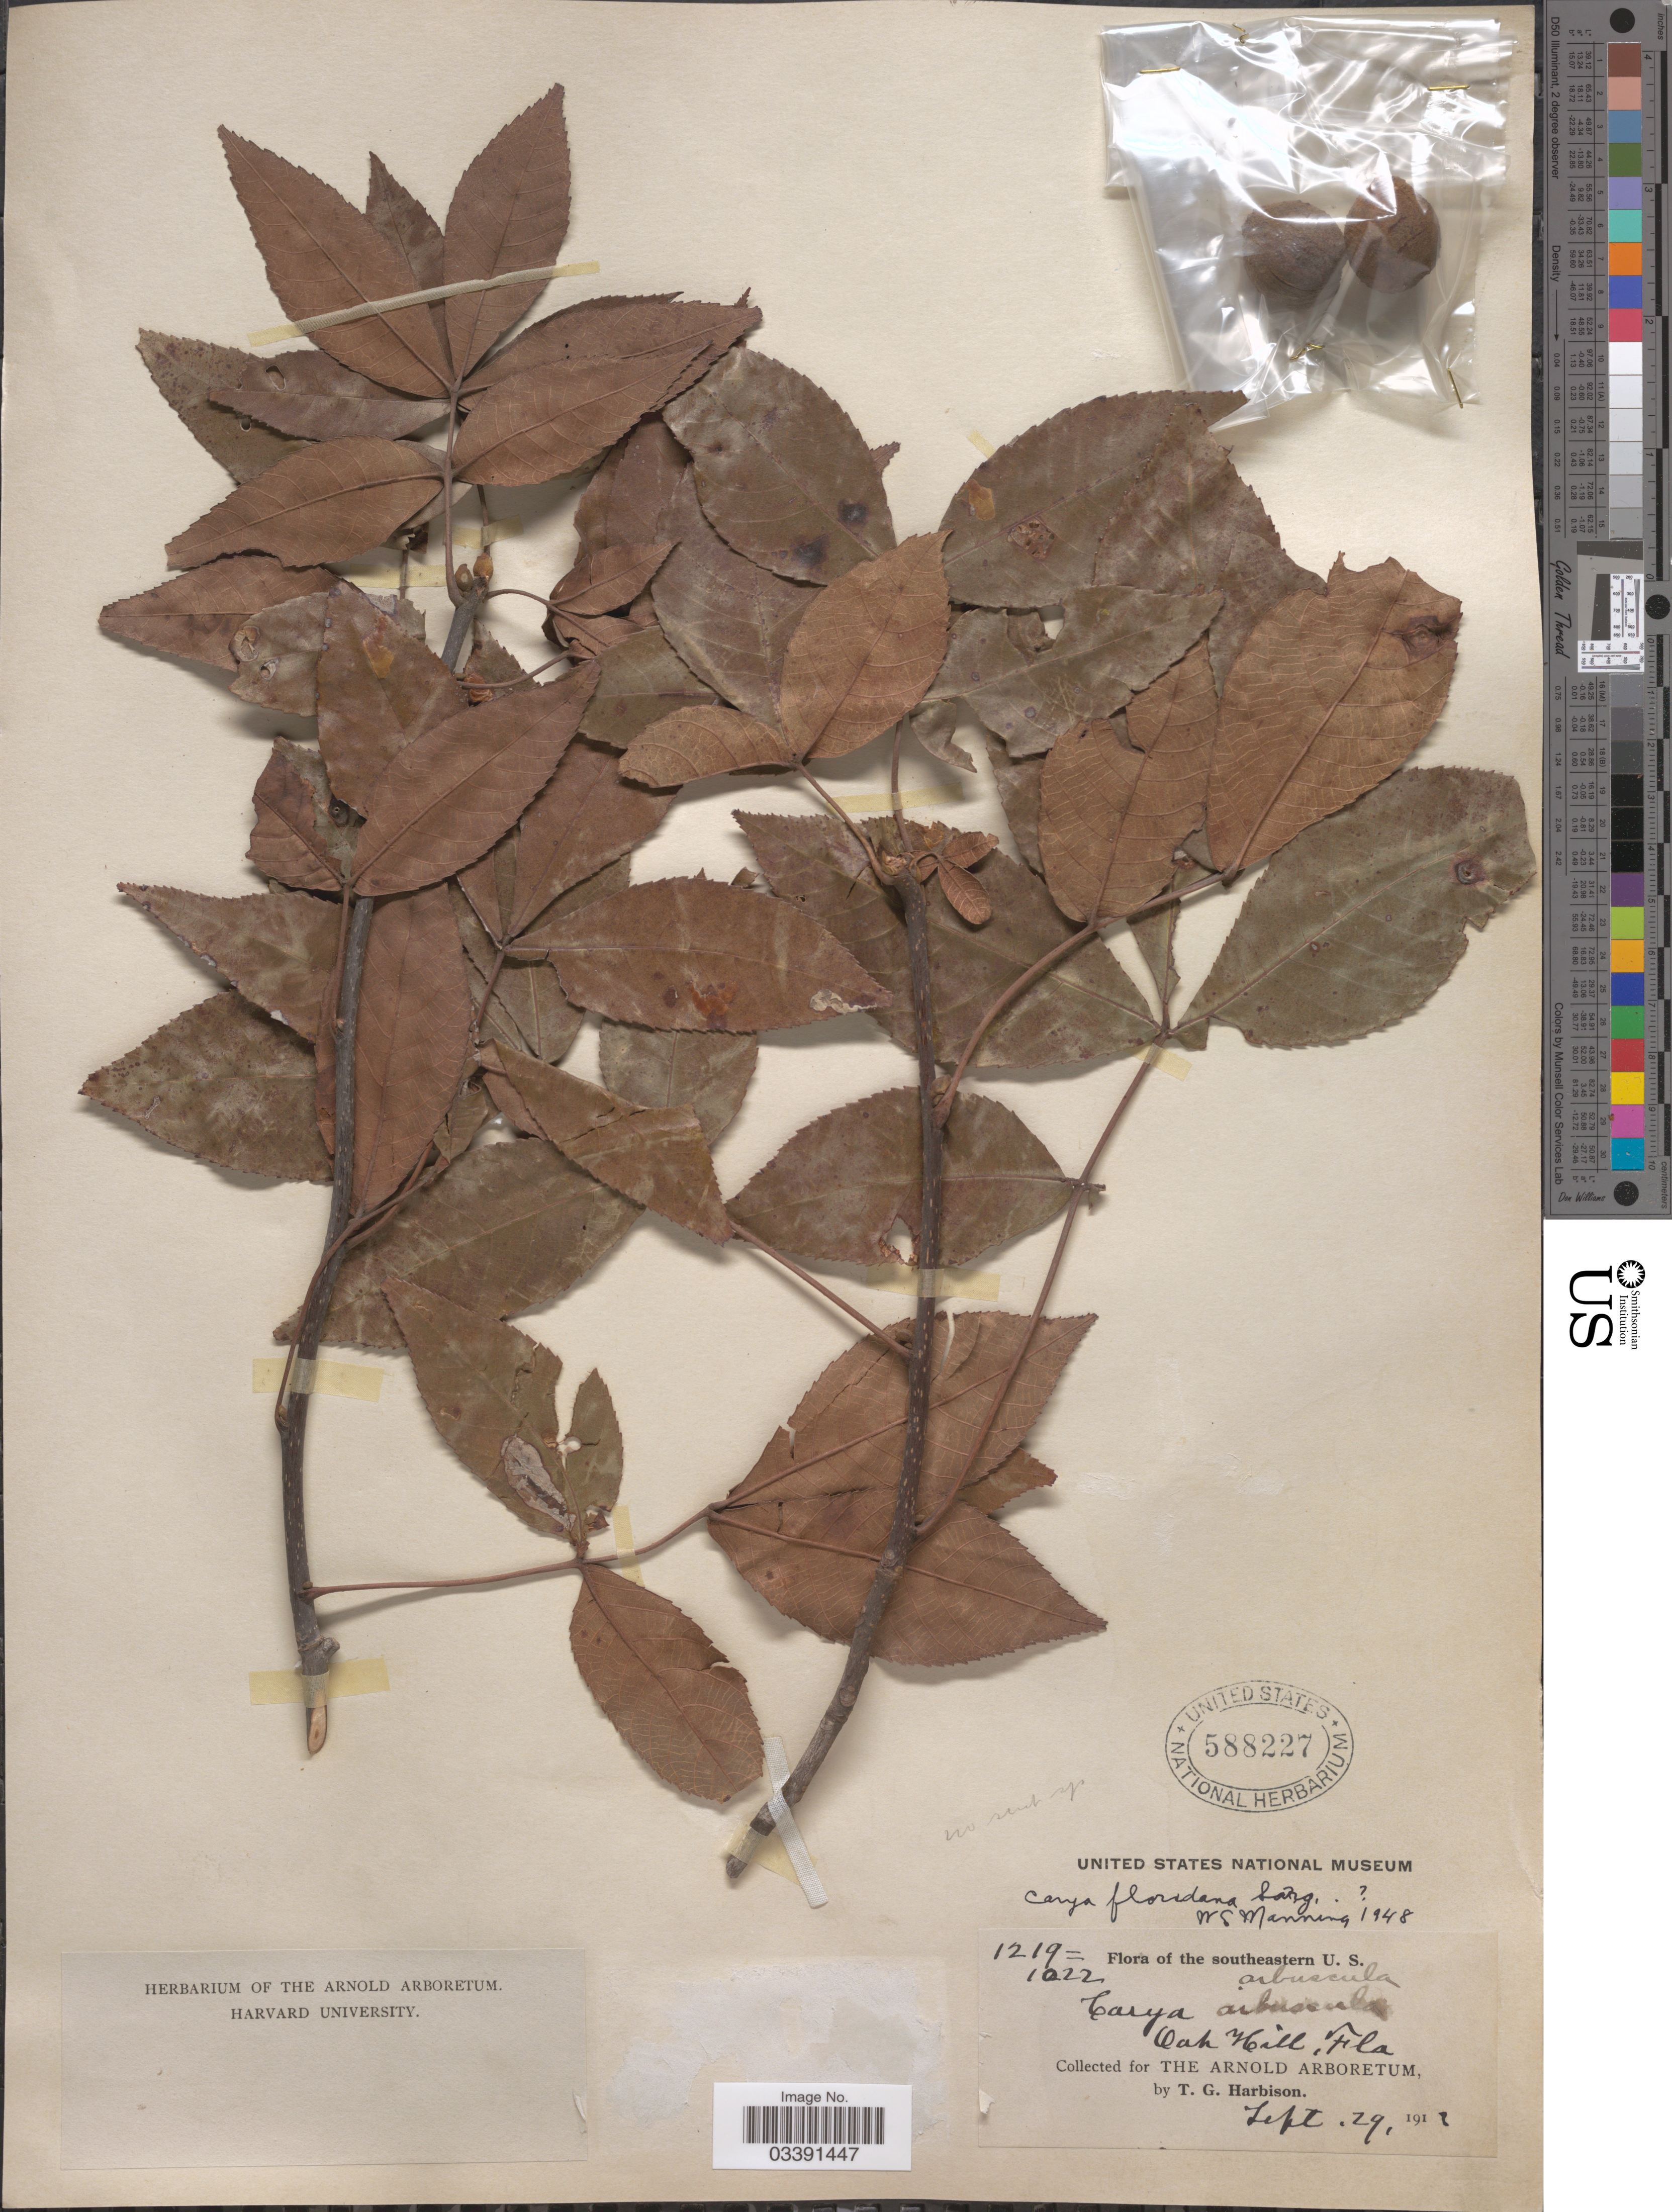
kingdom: Plantae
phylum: Tracheophyta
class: Magnoliopsida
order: Fagales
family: Juglandaceae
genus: Carya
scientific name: Carya floridana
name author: Sarg.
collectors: T. Harbison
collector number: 1219/1022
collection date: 1912-09-29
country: United States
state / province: Florida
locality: Southeastern U.S. Oak Hill.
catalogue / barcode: US 588227